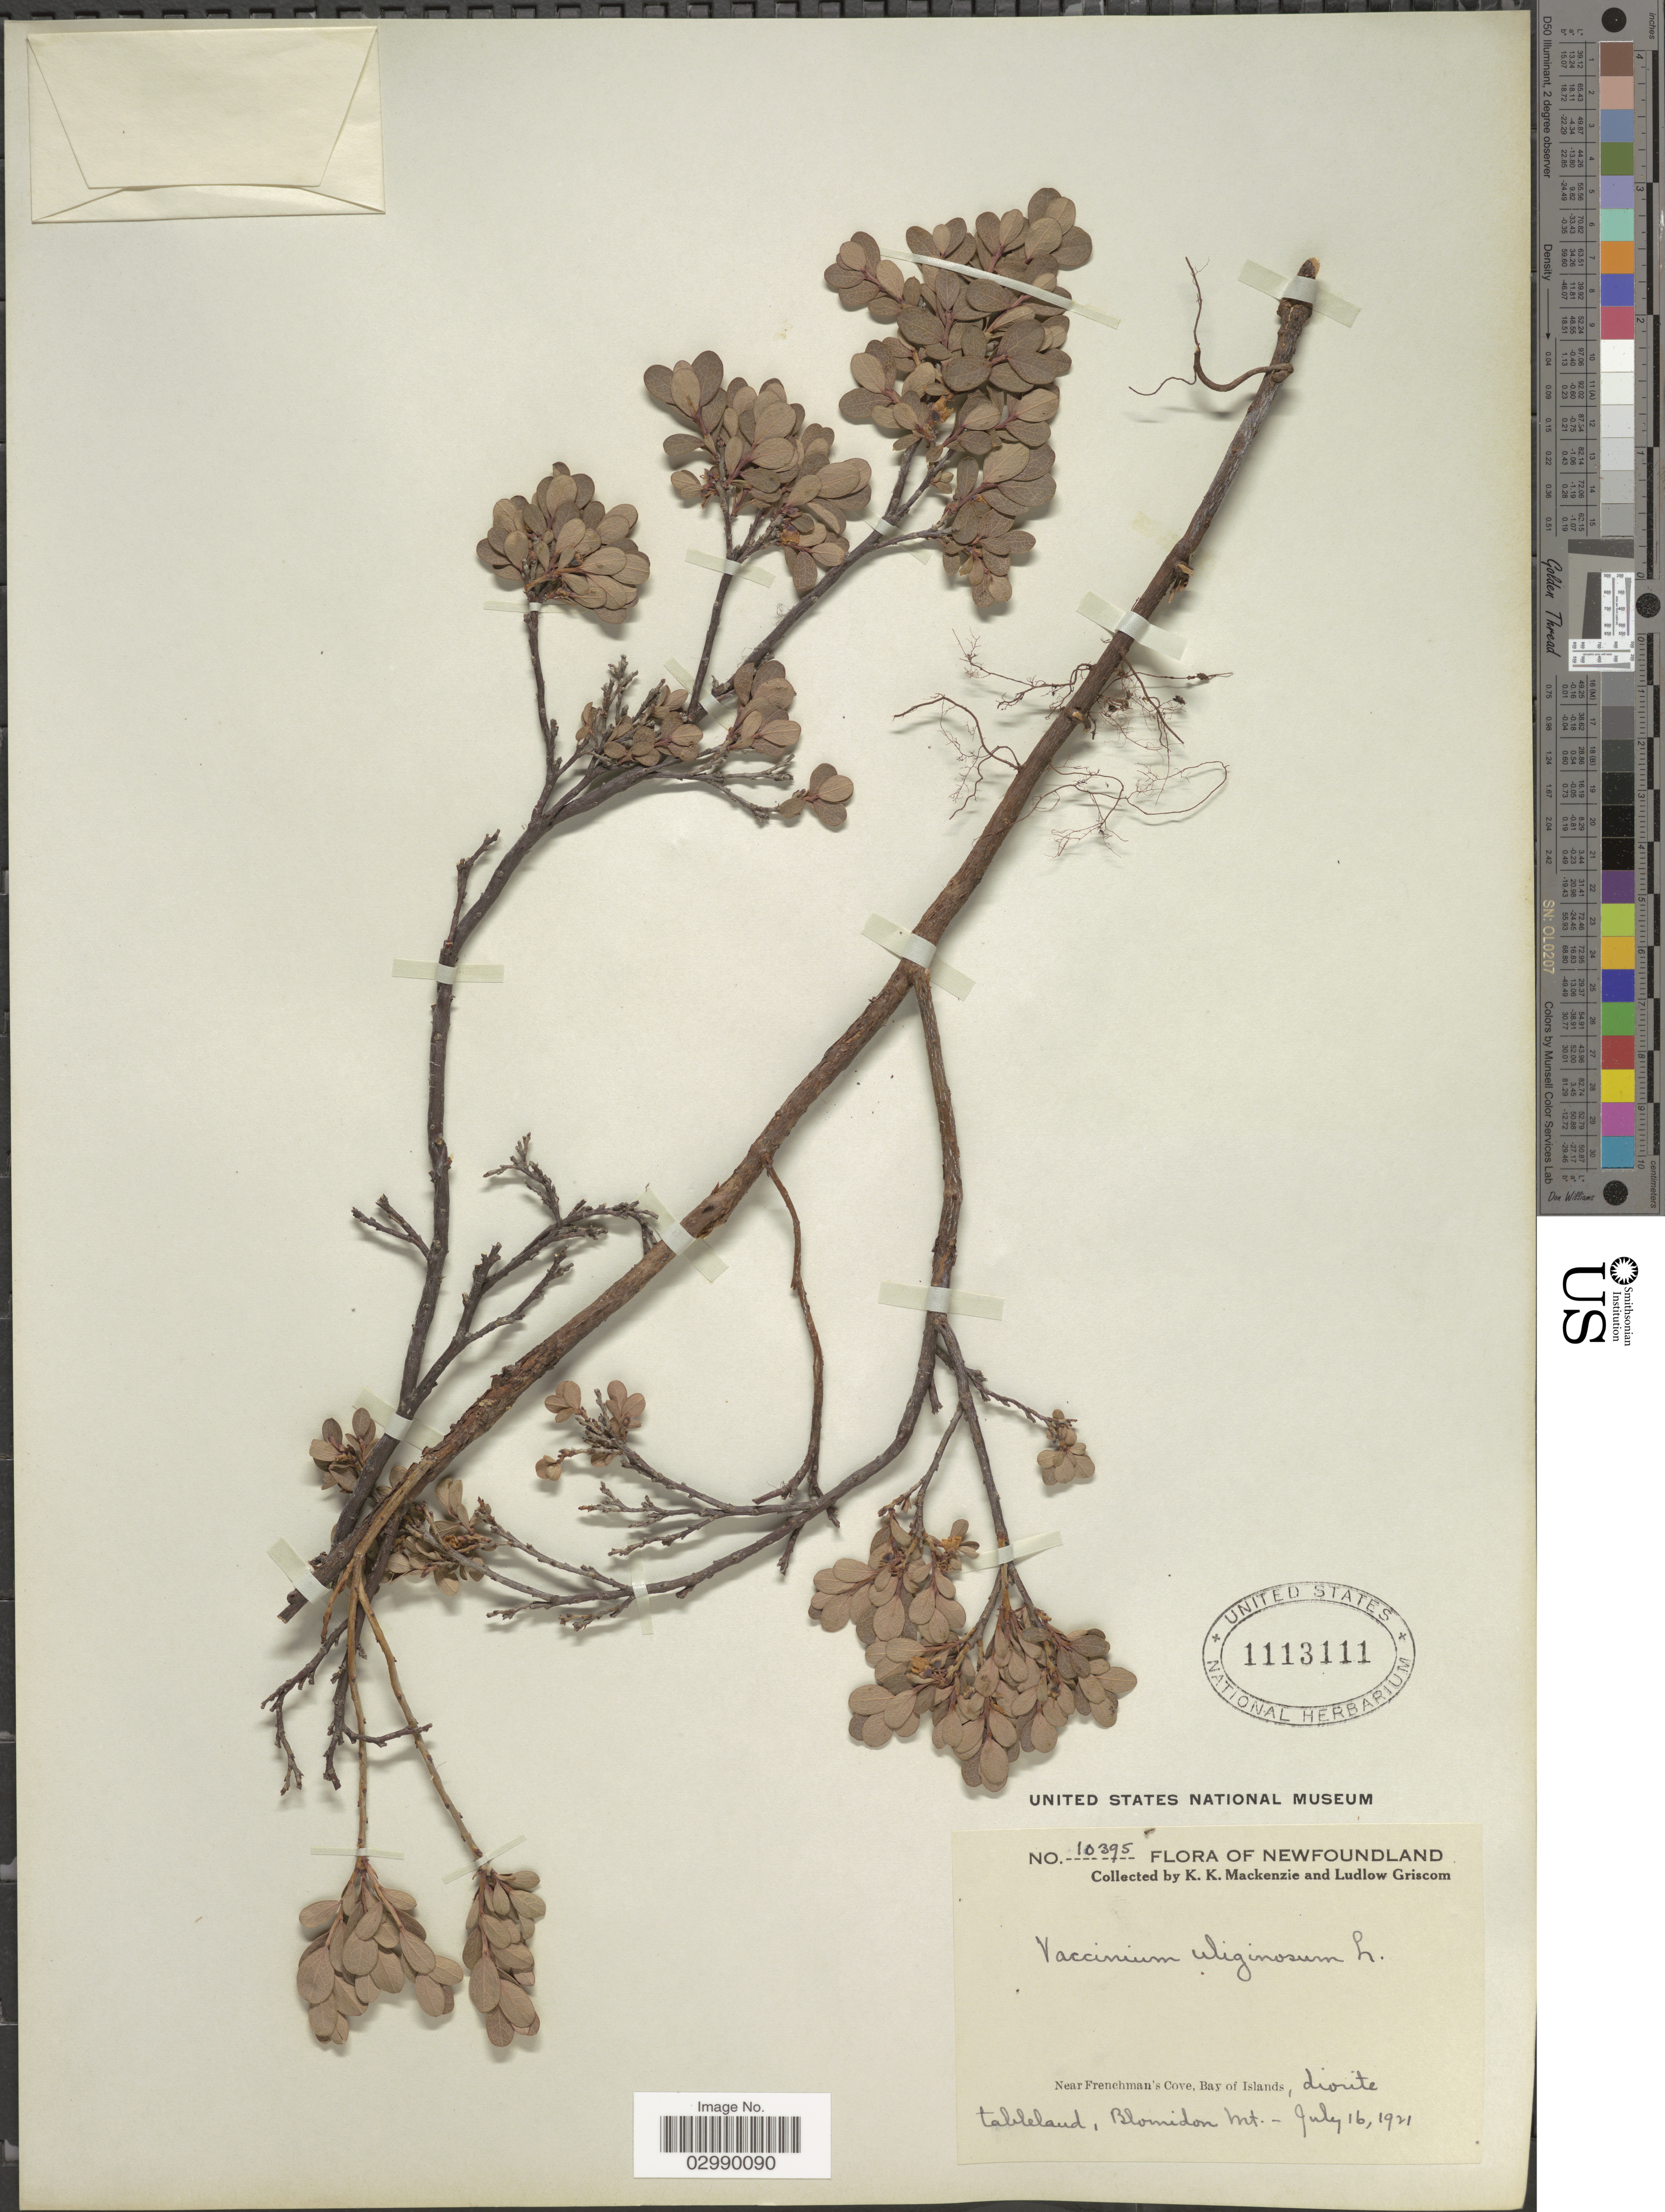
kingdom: Plantae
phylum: Tracheophyta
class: Magnoliopsida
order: Ericales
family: Ericaceae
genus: Vaccinium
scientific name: Vaccinium uliginosum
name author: L.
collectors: K. K. Mackenzie & L. Griscom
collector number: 10395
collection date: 1921-07-16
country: Canada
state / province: Newfoundland and Labrador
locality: Near Frenchman's Cove, Bay of Islands, tableland, Blomidon Mt.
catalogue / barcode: US 1113111